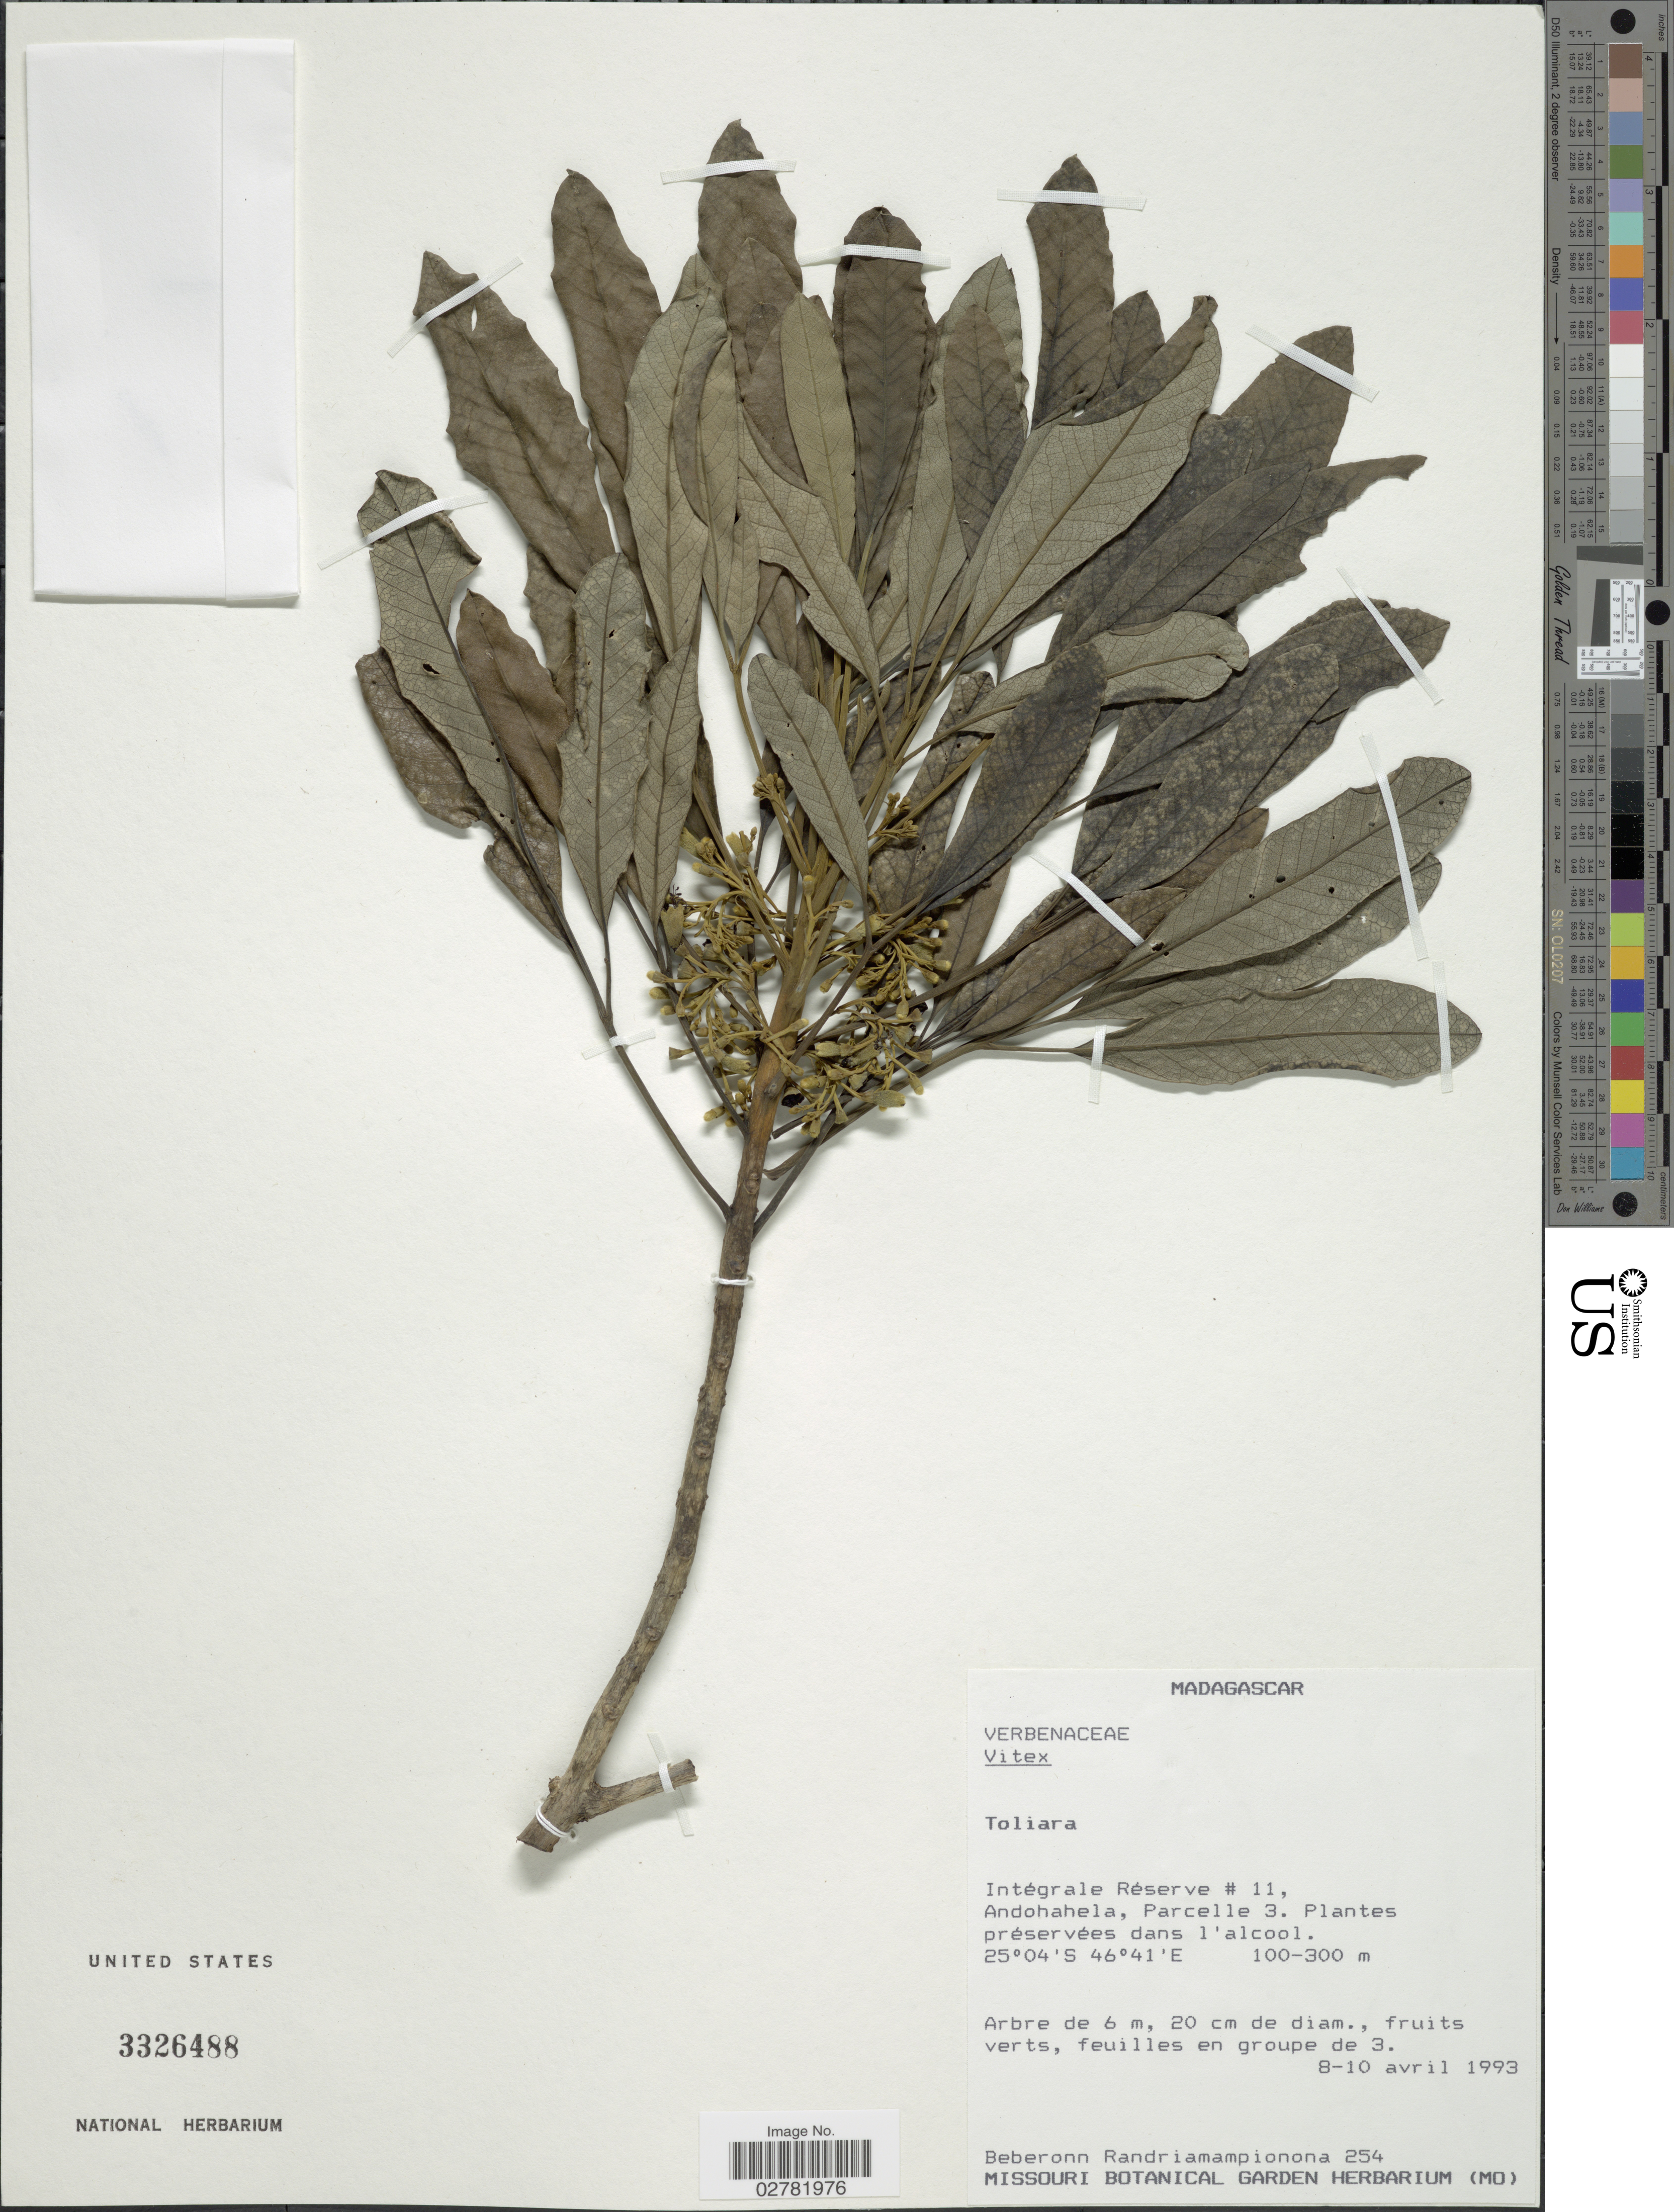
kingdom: Plantae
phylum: Tracheophyta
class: Magnoliopsida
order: Lamiales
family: Lamiaceae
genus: Vitex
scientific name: Vitex sp.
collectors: B. Randriamampionona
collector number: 254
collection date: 1993-04-08/1993-04-10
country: Madagascar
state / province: Anosy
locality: Intégrale Réserve # 11, Andohahela, Parcelle 3.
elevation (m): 100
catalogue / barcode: US 3326488